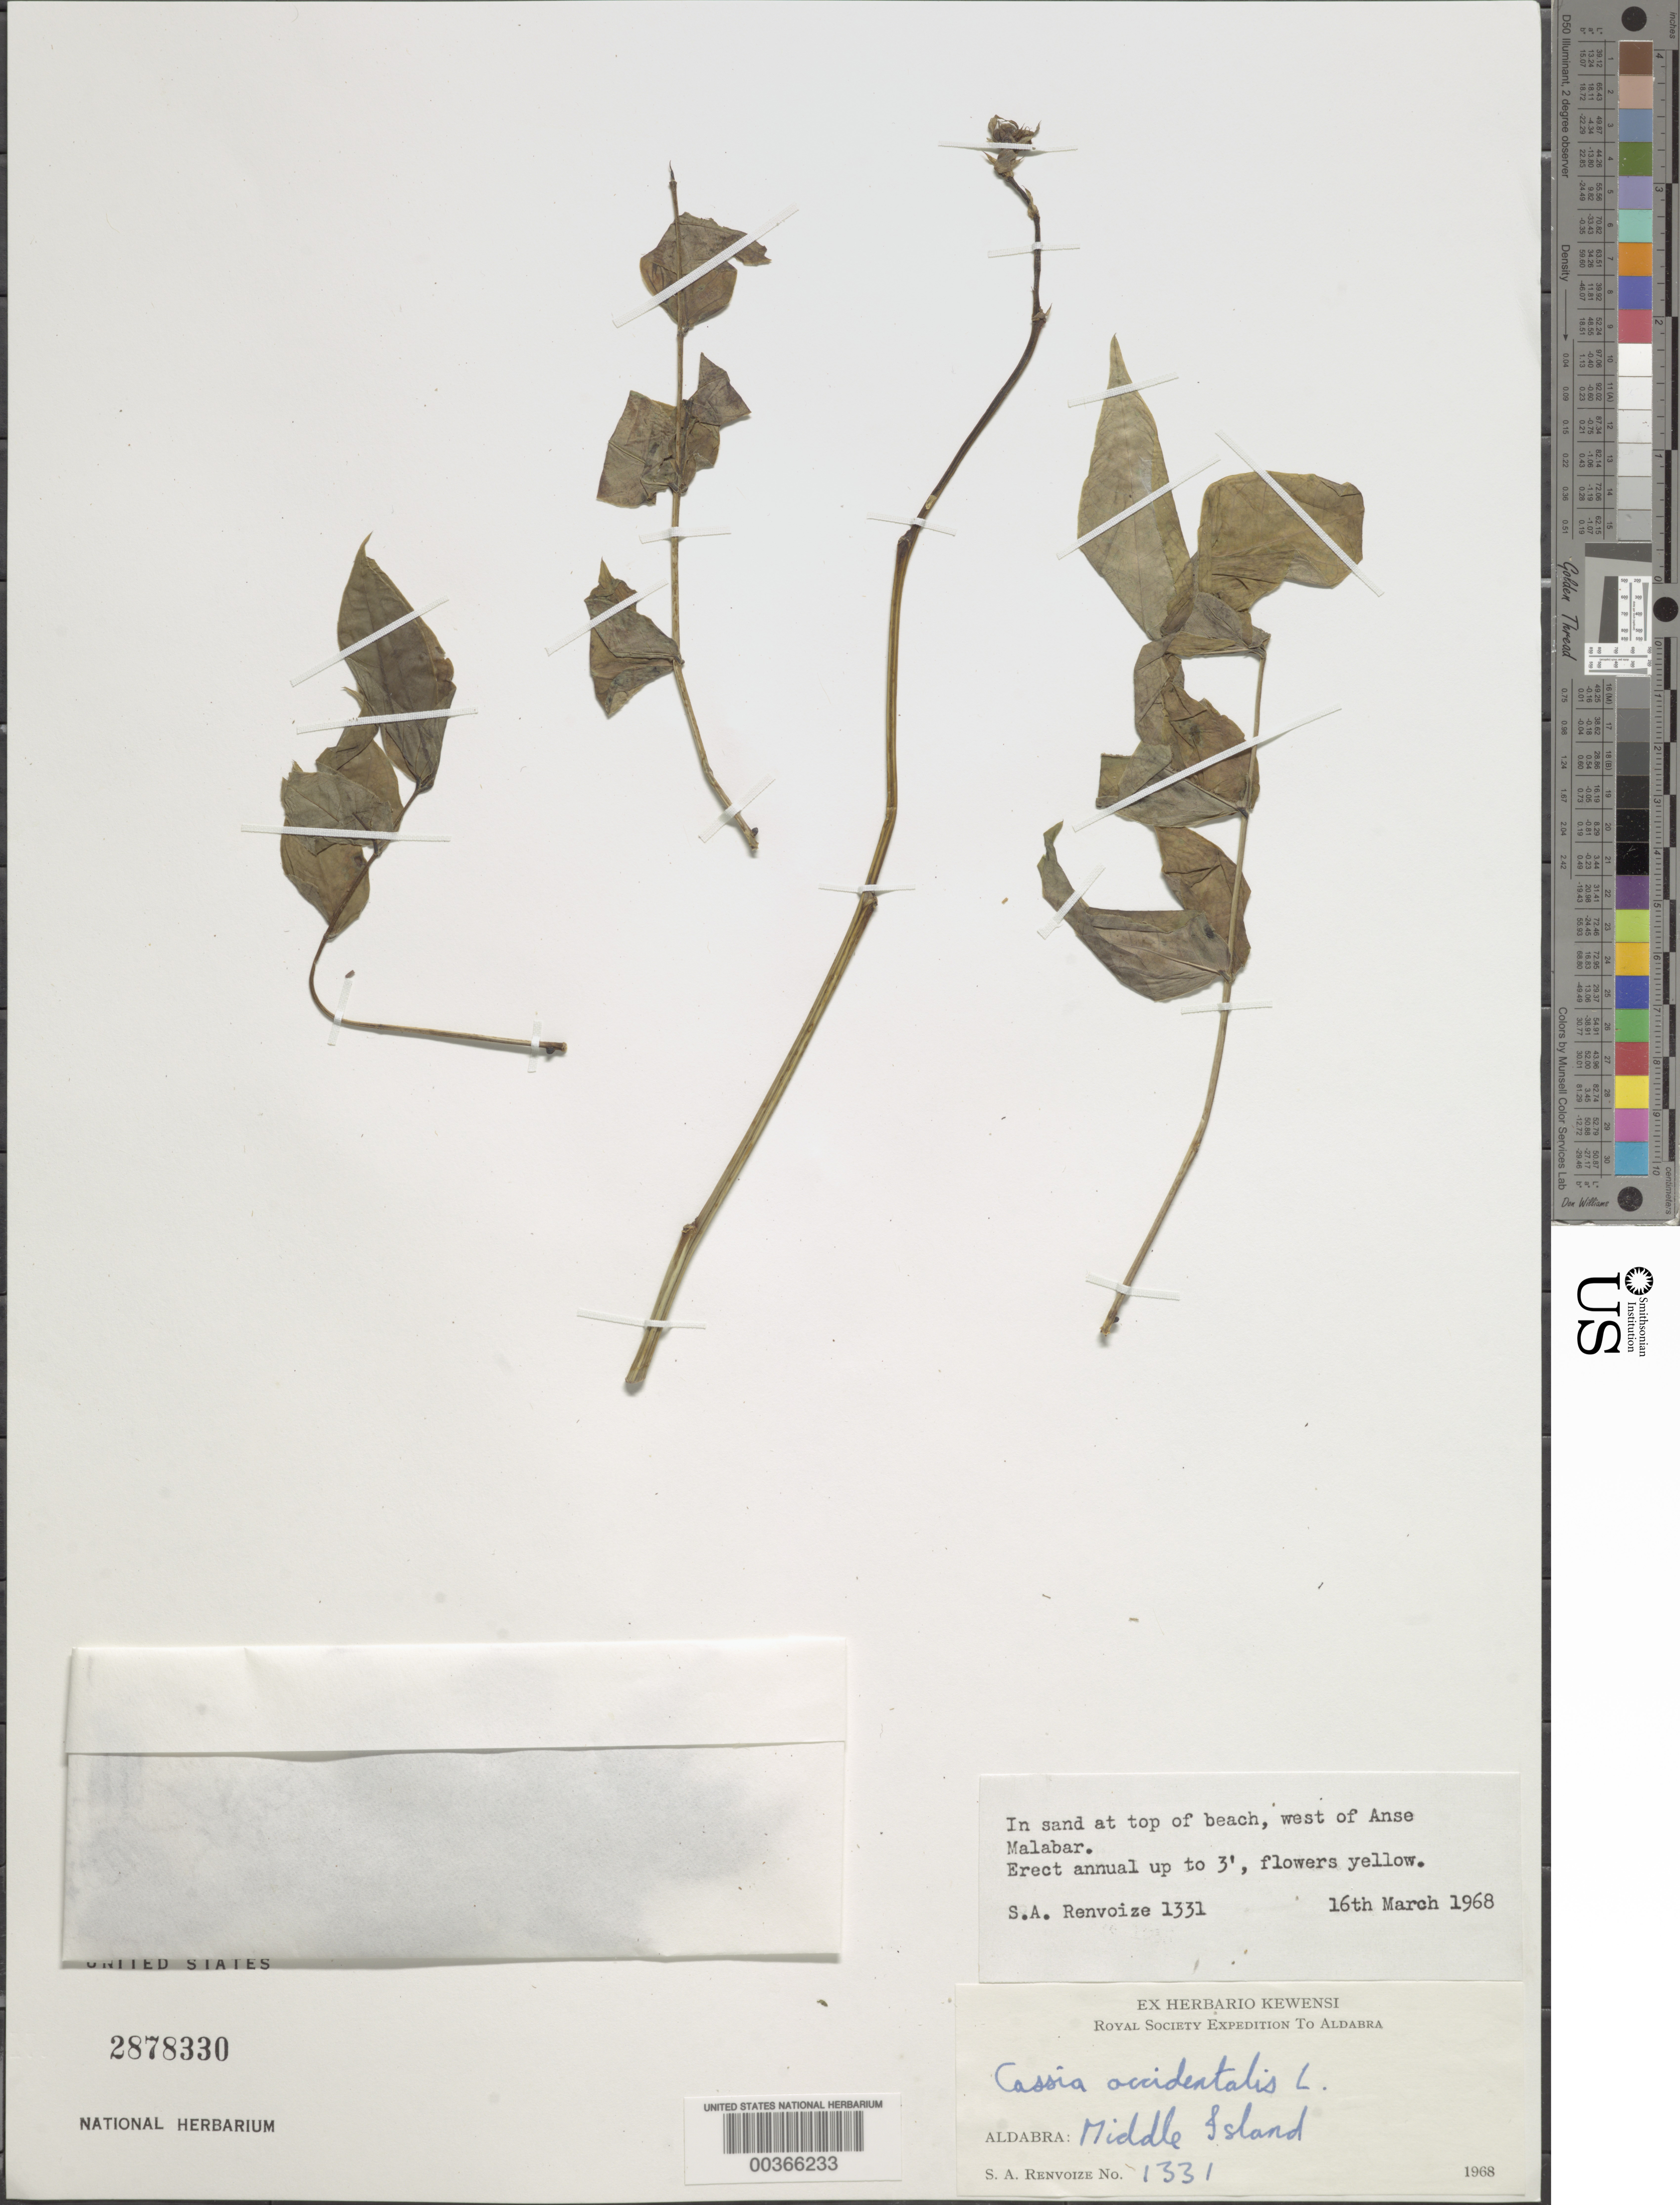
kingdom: Plantae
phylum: Tracheophyta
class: Magnoliopsida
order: Fabales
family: Fabaceae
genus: Senna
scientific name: Senna occidentalis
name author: (L.) Link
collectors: S. A. Renvoize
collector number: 1331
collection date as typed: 16 Mar 1968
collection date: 1968-03-16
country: Seychelles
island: Aldabra Atoll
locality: Middle Islet, W of Anse Malabar. [Middle Island is part of Aldabra Island (Atoll).]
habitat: In sand at top of beach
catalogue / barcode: US 2878330